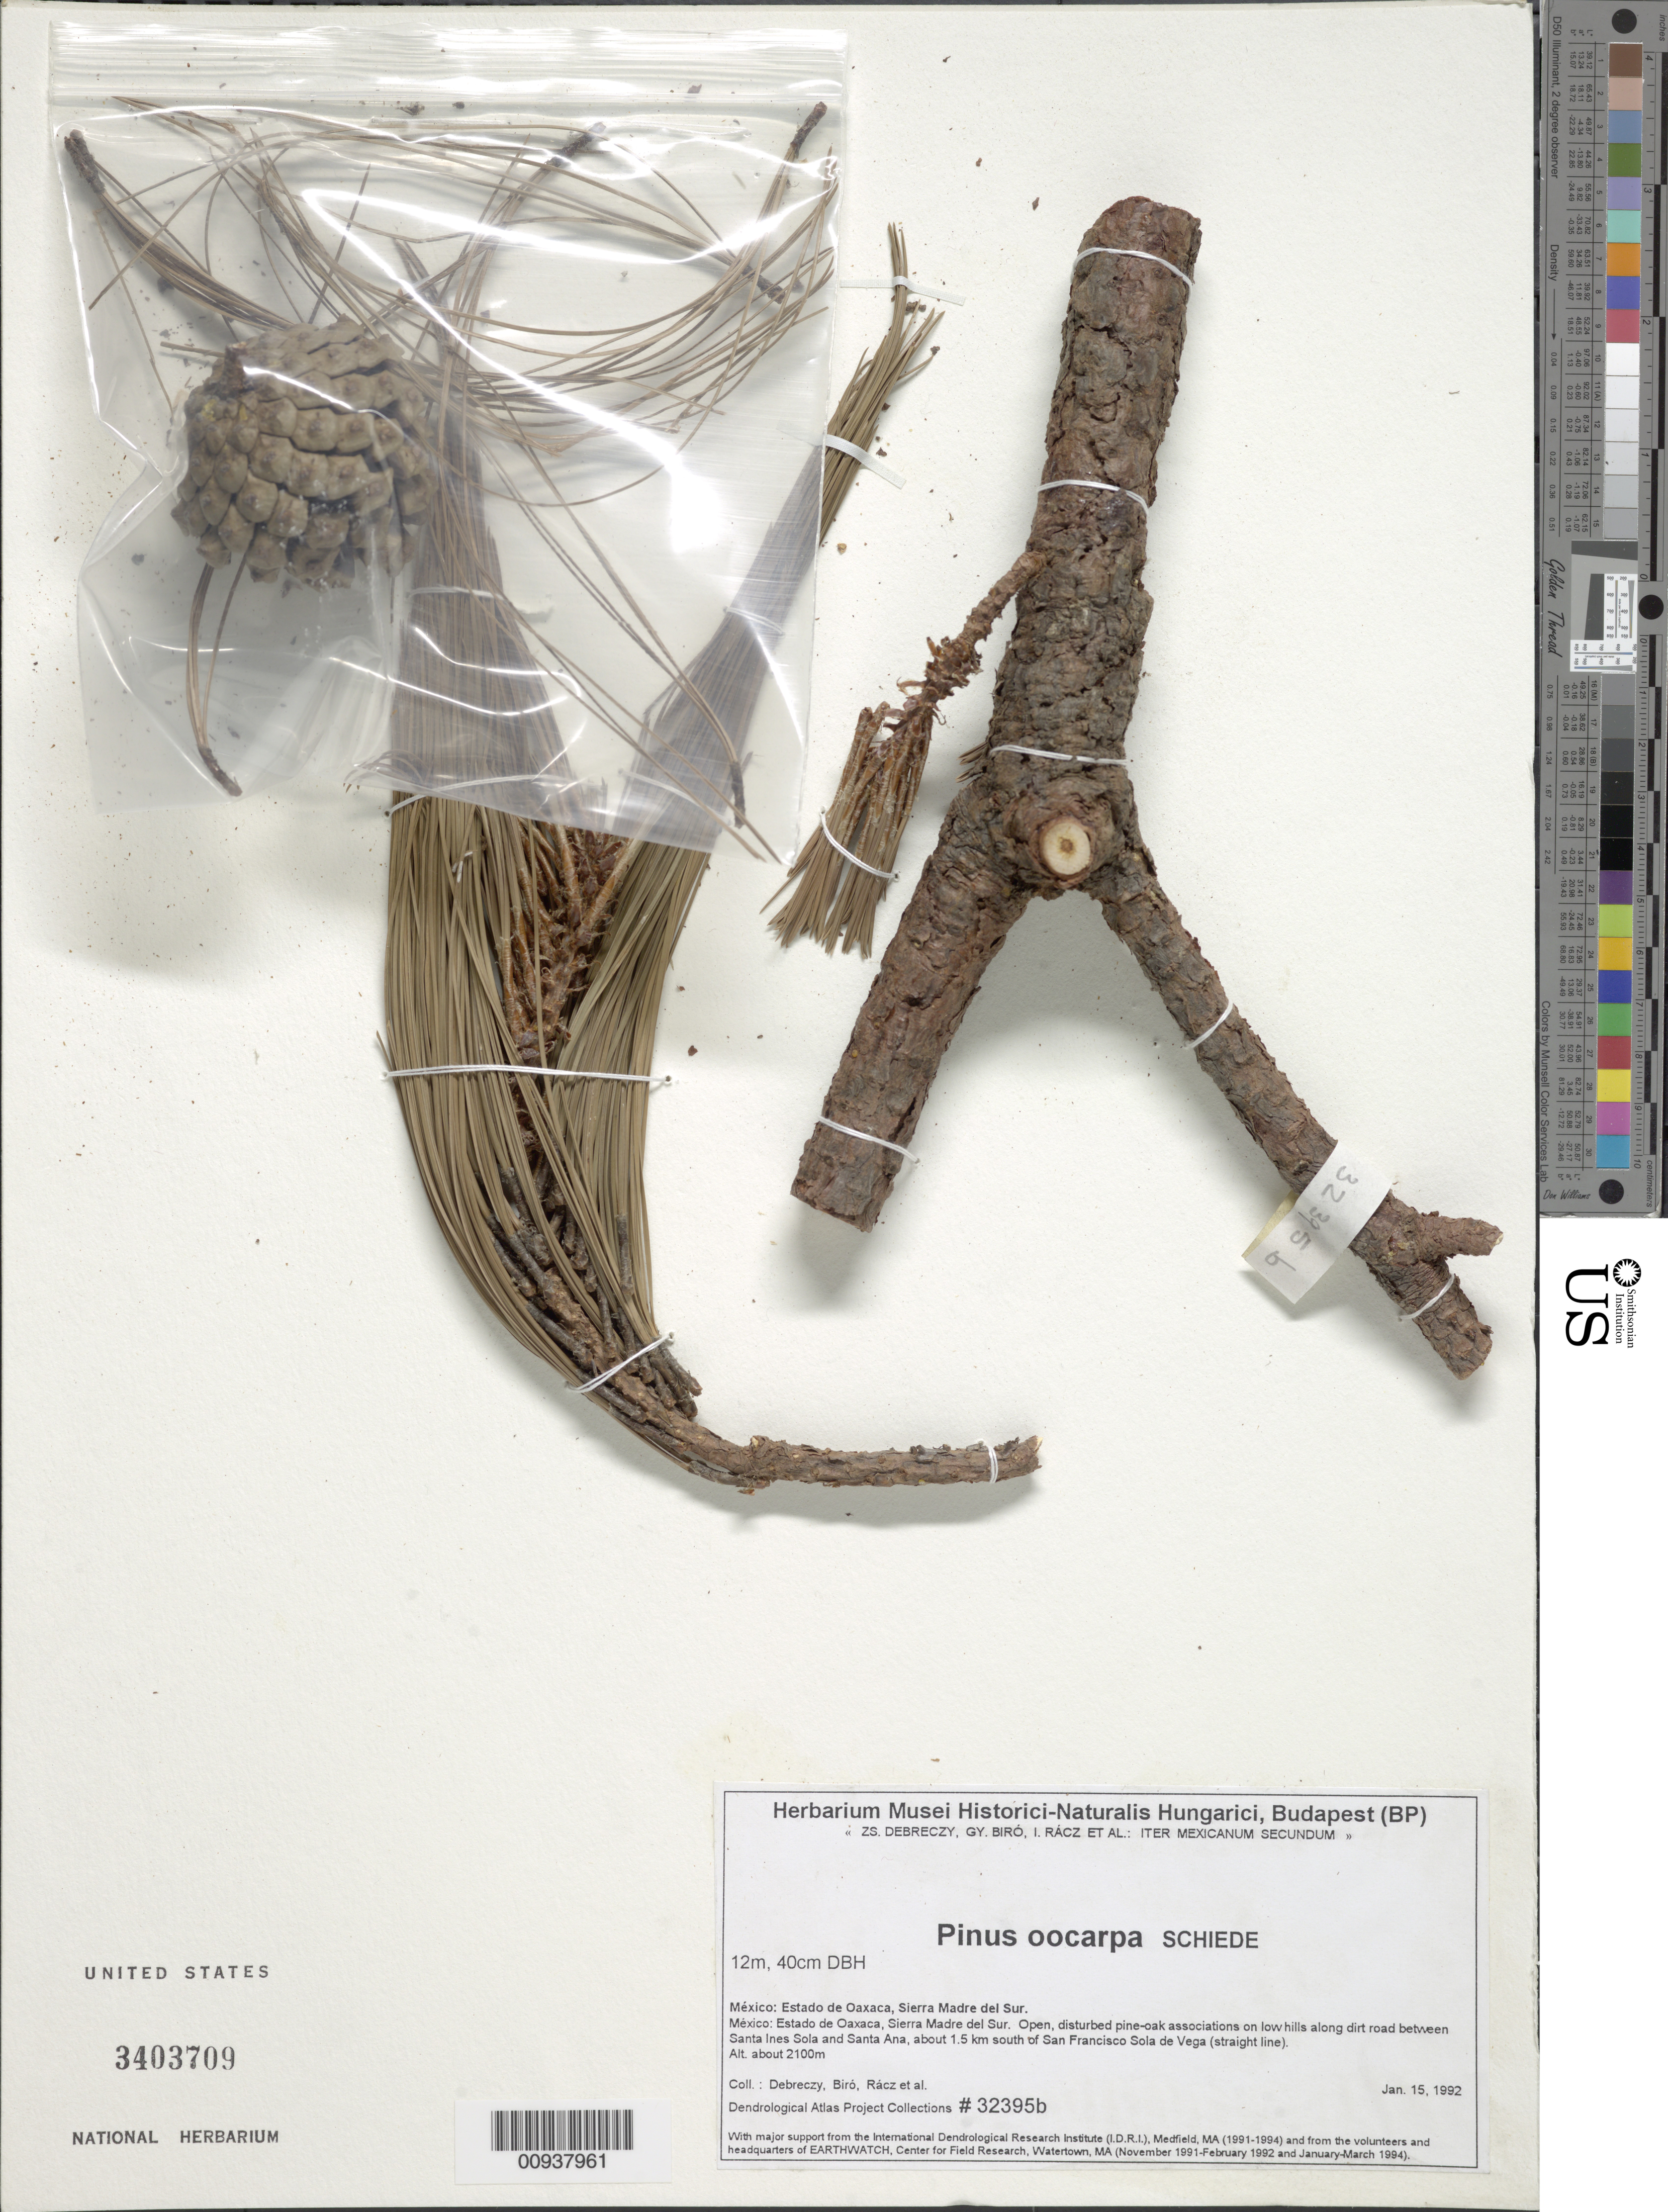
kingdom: Plantae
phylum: Tracheophyta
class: Pinopsida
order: Pinales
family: Pinaceae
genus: Pinus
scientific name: Pinus oocarpa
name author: Schiede ex Schltdl.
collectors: Z. Debreczy, G. Biro, I. Rácz & et al.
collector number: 32395 b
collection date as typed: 15 Jan 1992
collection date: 1992-01-15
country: Mexico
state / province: Oaxaca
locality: Sierra Madre del Sur. Along dirt road between Santa Ines Sola and Santa Ana, about 1.5 km south of San Francisco Sola de Vega (straight line).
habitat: Open, disturbed pine-oak associations on low hills along dirt road.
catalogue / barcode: US 3403709